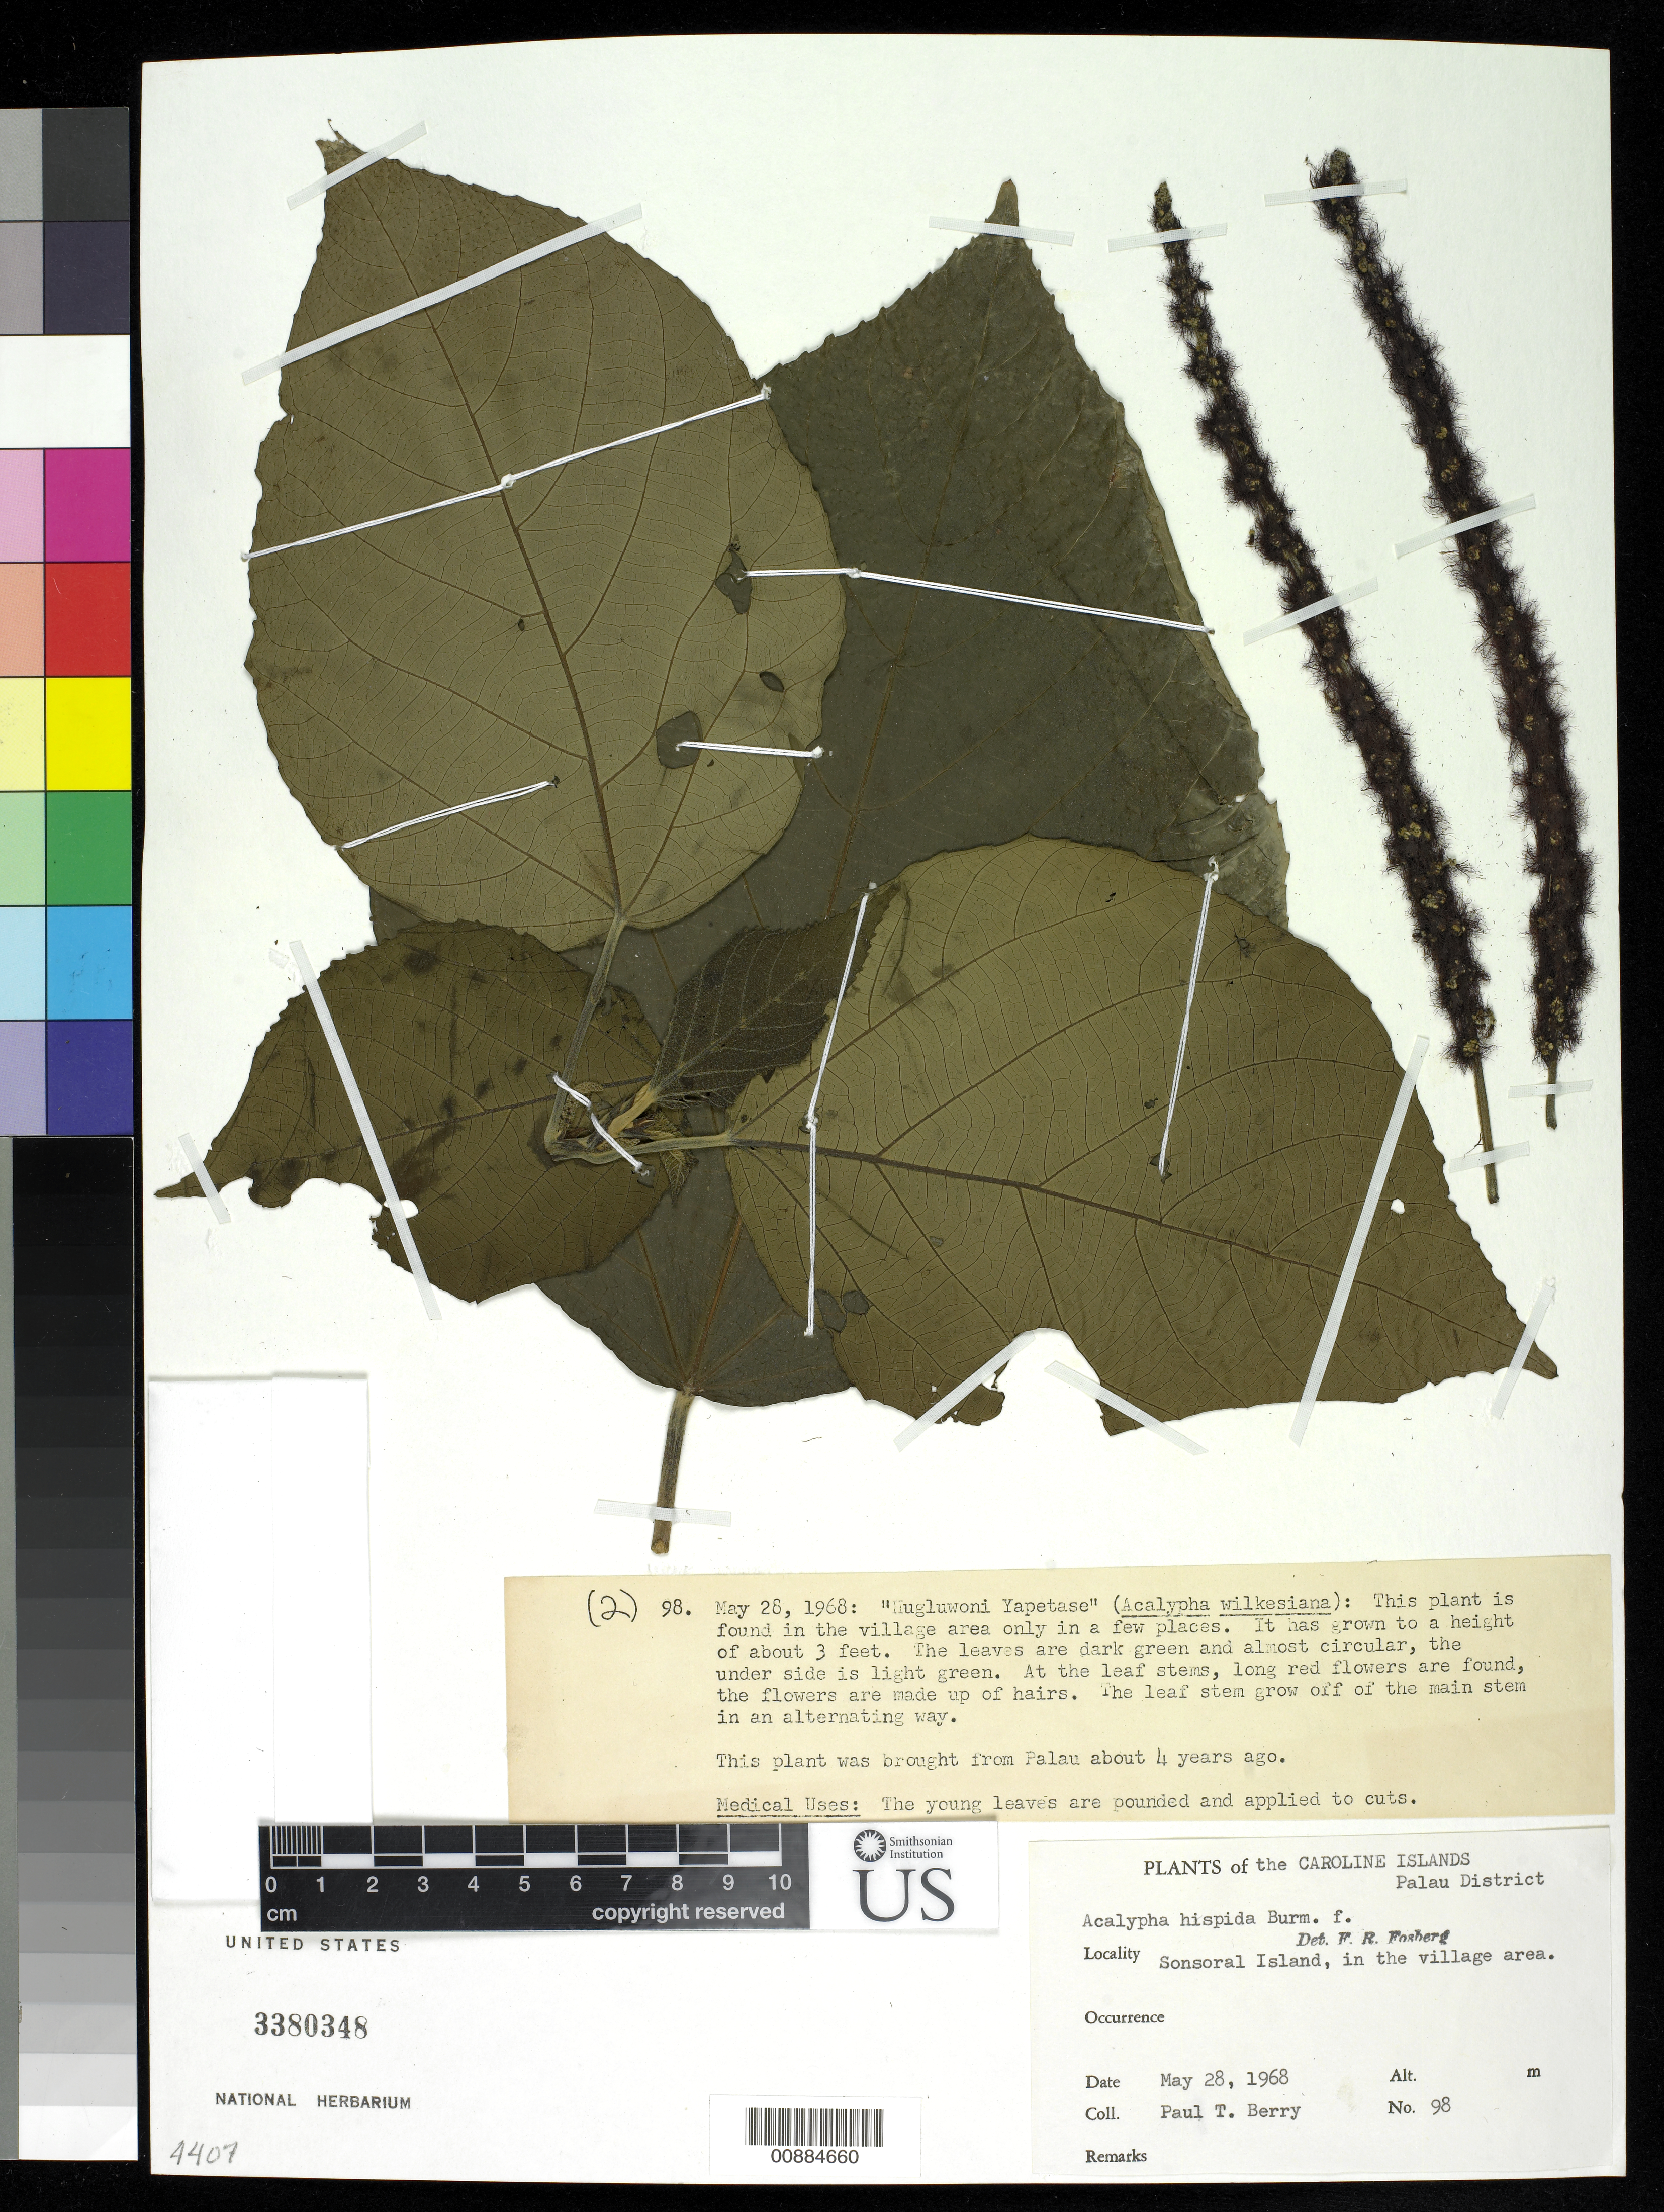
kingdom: Plantae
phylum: Tracheophyta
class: Magnoliopsida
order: Malpighiales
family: Euphorbiaceae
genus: Acalypha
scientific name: Acalypha hispida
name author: Burm. f.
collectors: F. R. Fosberg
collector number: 98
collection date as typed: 08 Apr 1950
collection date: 1950-04-08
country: Palau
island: Babeldaob [Babelthuap]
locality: Caroline Islands, Palau Group, East coast Babeldaob Island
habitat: This plant is found in the village area only in a few places.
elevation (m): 2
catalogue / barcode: US 3380348